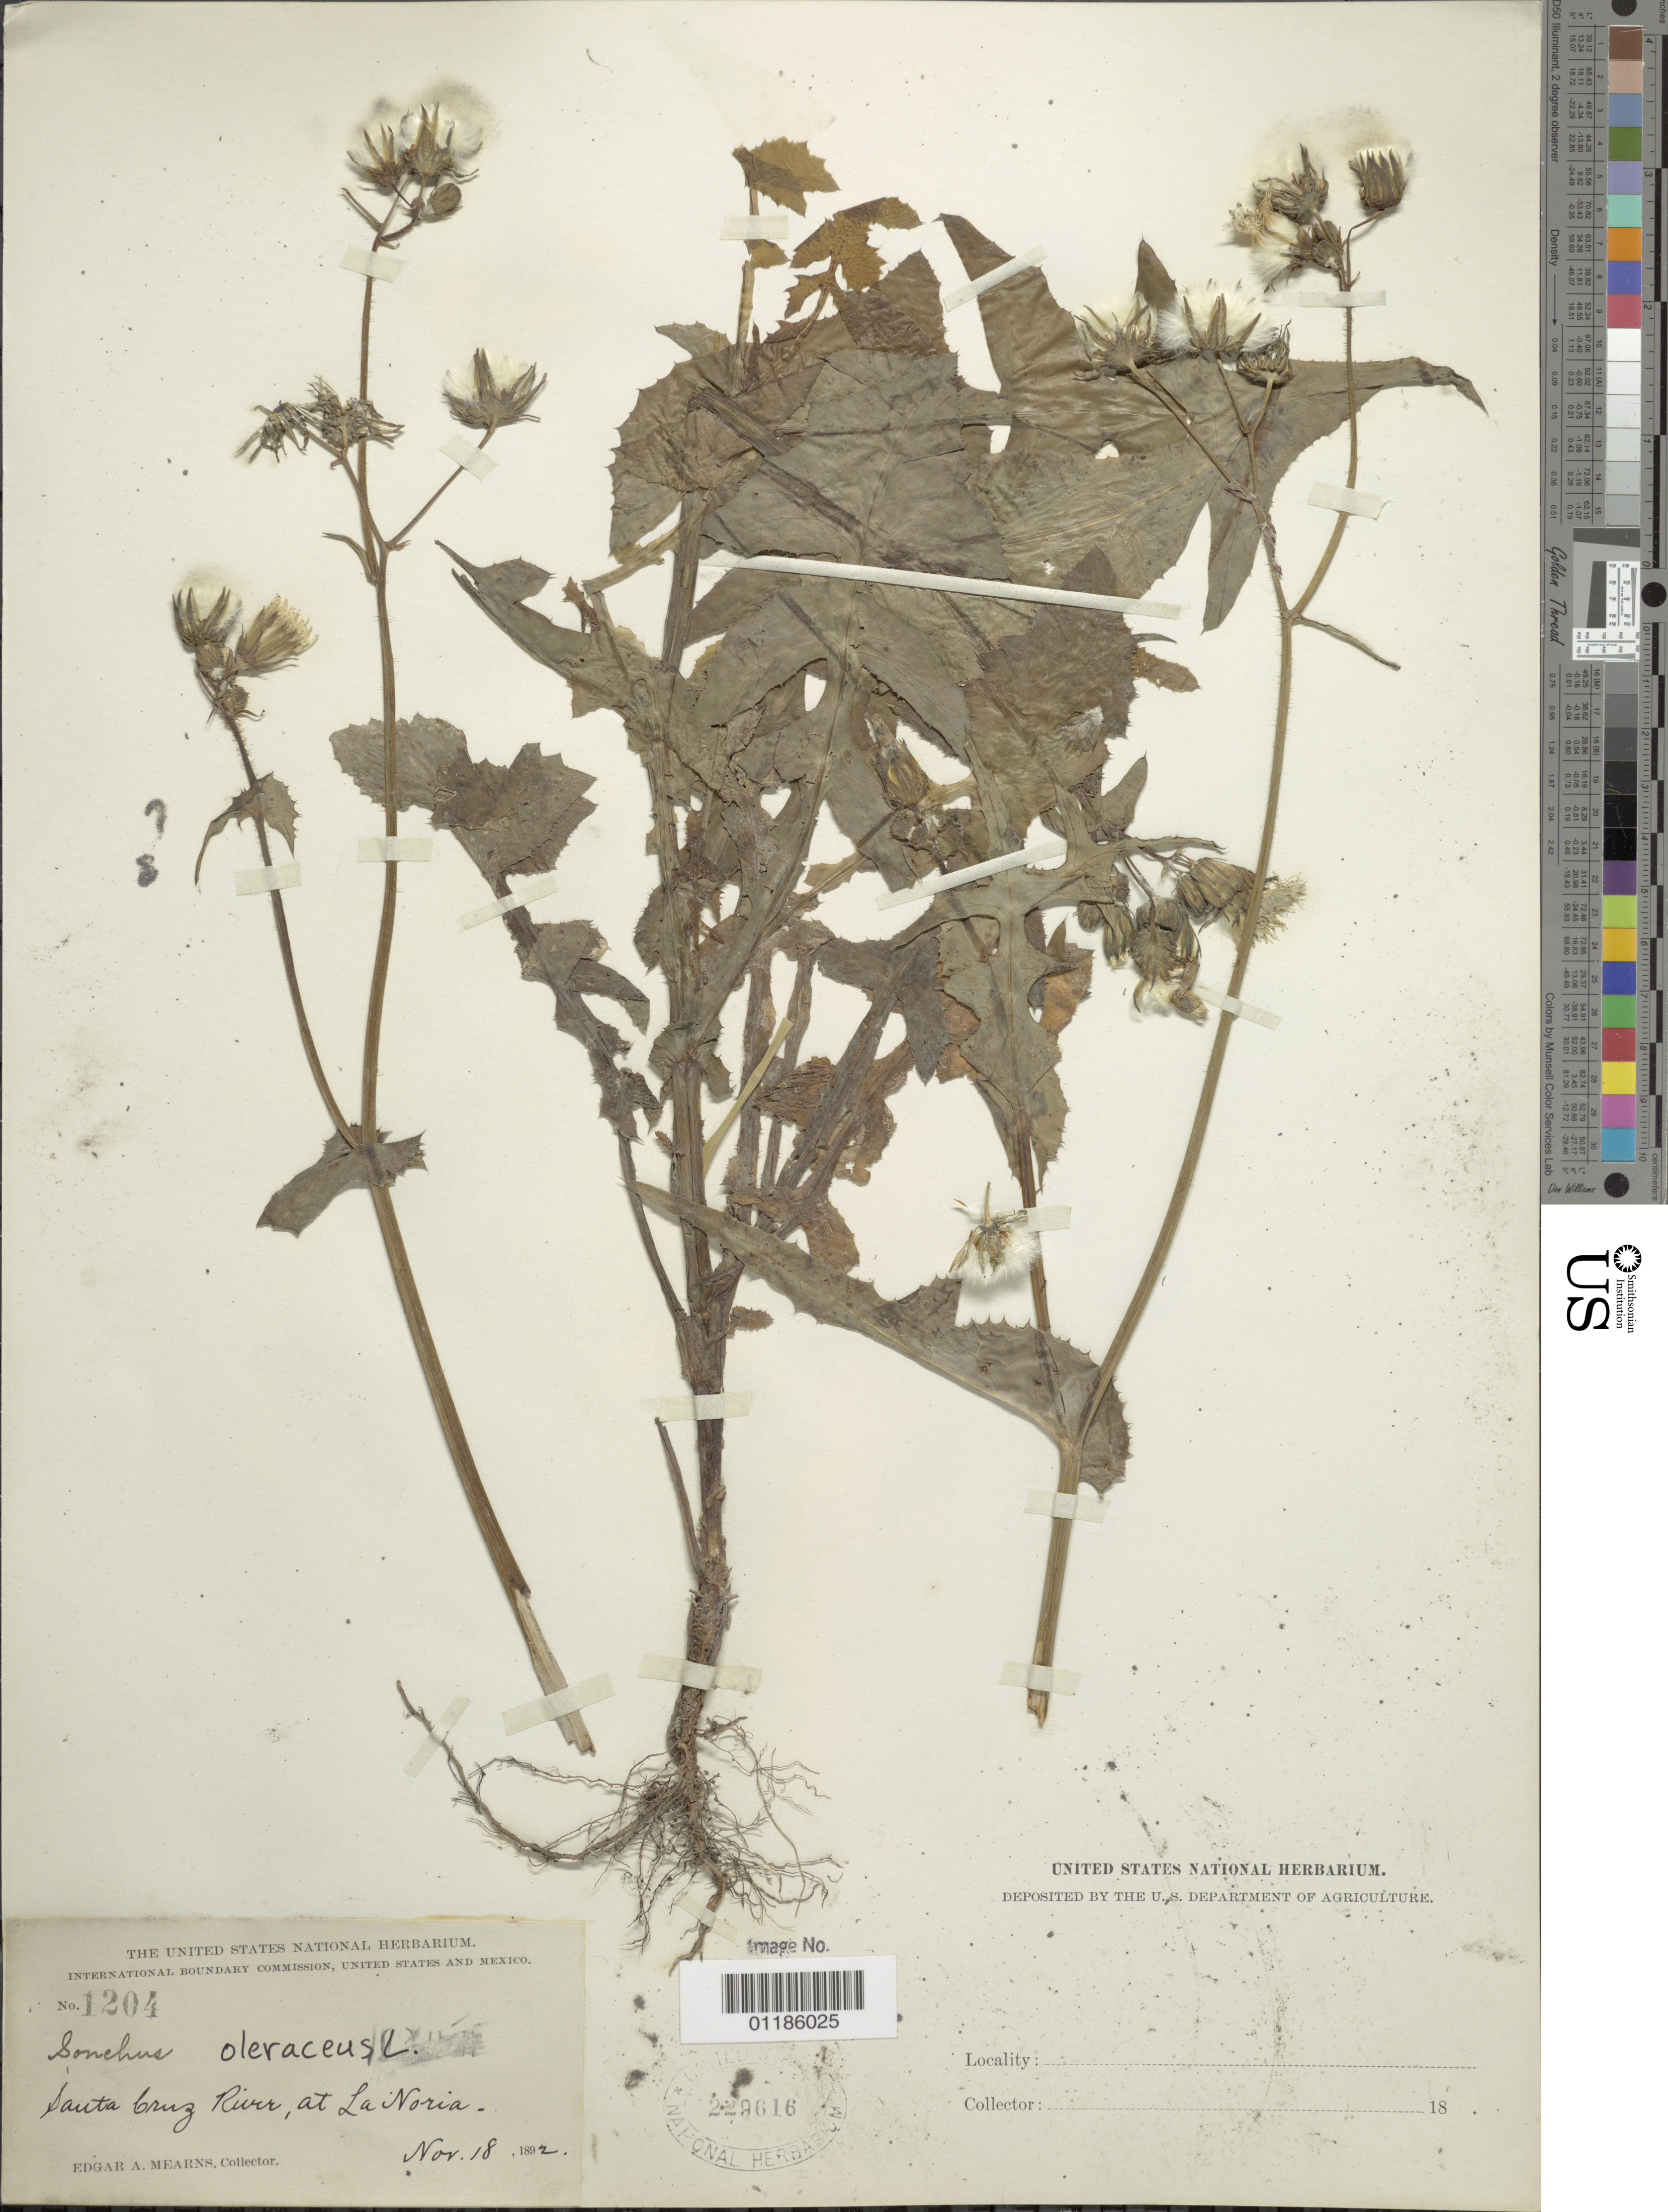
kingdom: Plantae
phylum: Tracheophyta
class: Magnoliopsida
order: Asterales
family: Asteraceae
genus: Sonchus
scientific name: Sonchus oleraceus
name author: L.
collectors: E. A. Mearns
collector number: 1204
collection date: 1892-11-18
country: United States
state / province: Arizona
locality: Santa Cruz River at La Noria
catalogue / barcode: US 229616